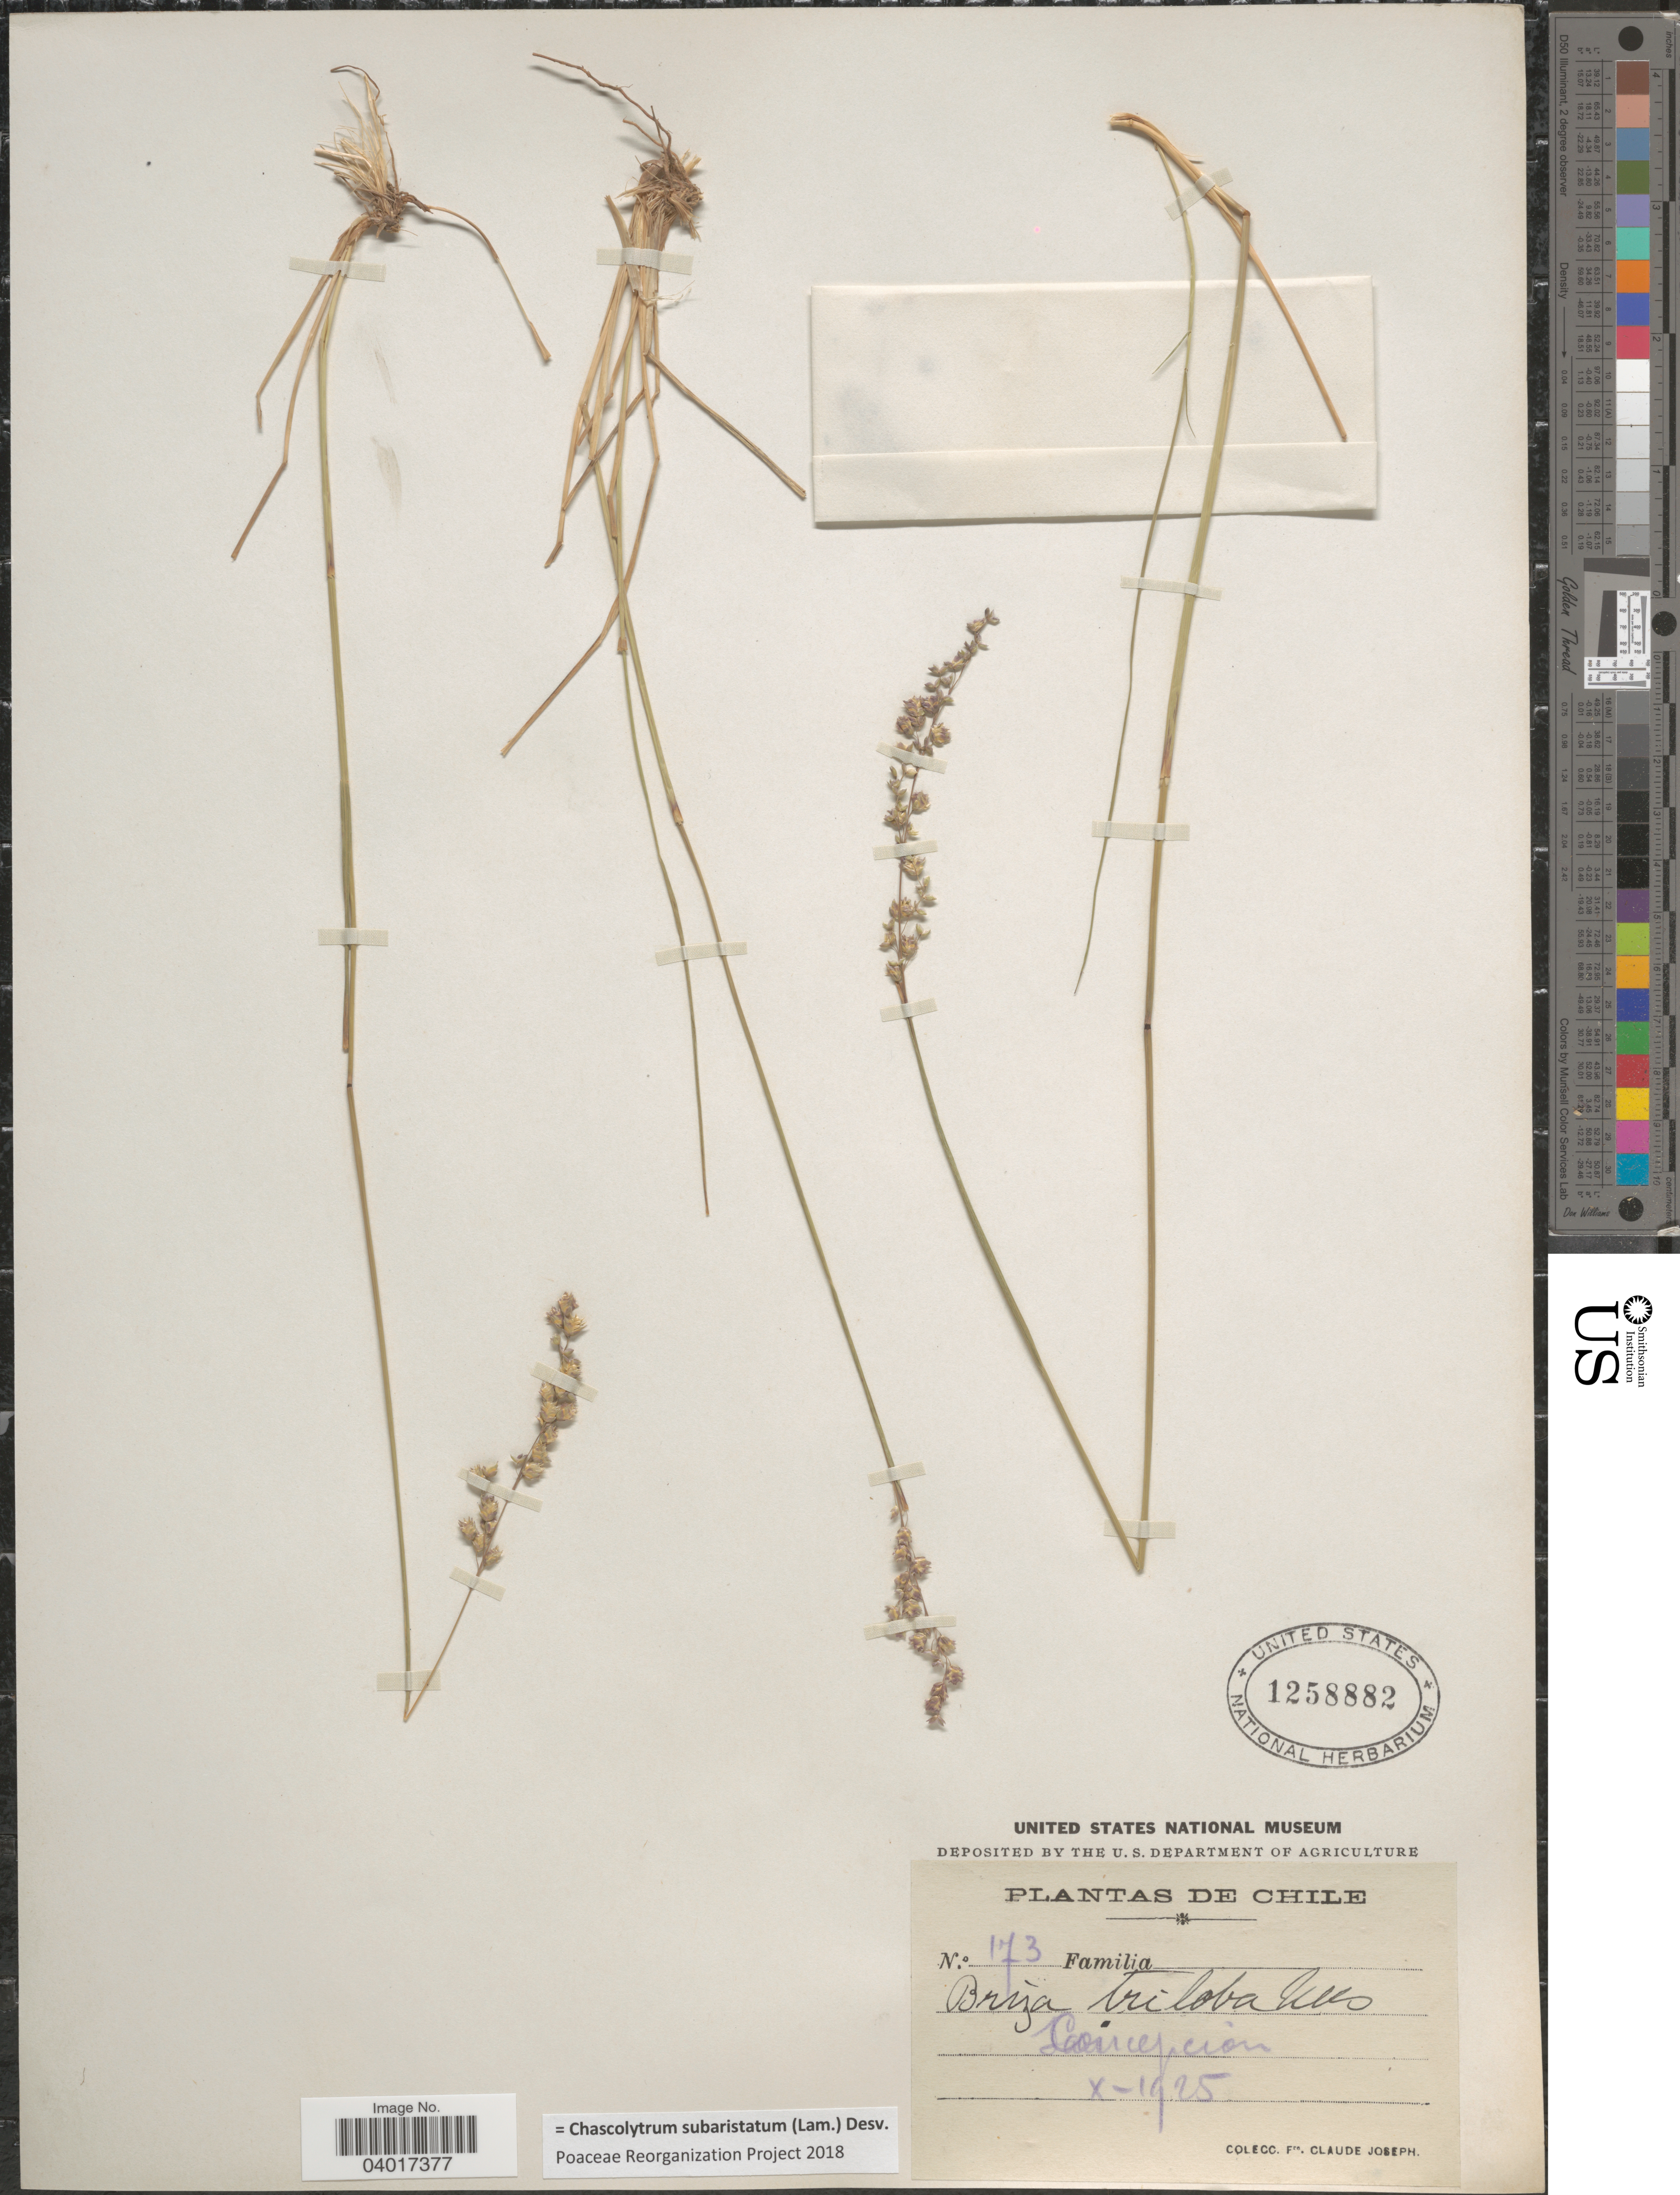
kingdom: Plantae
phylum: Tracheophyta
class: Liliopsida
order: Poales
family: Poaceae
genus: Chascolytrum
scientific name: Chascolytrum subaristatum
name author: (Lam.) Desv.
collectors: Bro. Claude-Joseph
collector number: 173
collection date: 1925-10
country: Chile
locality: Concepcion.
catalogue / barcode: US 1258882